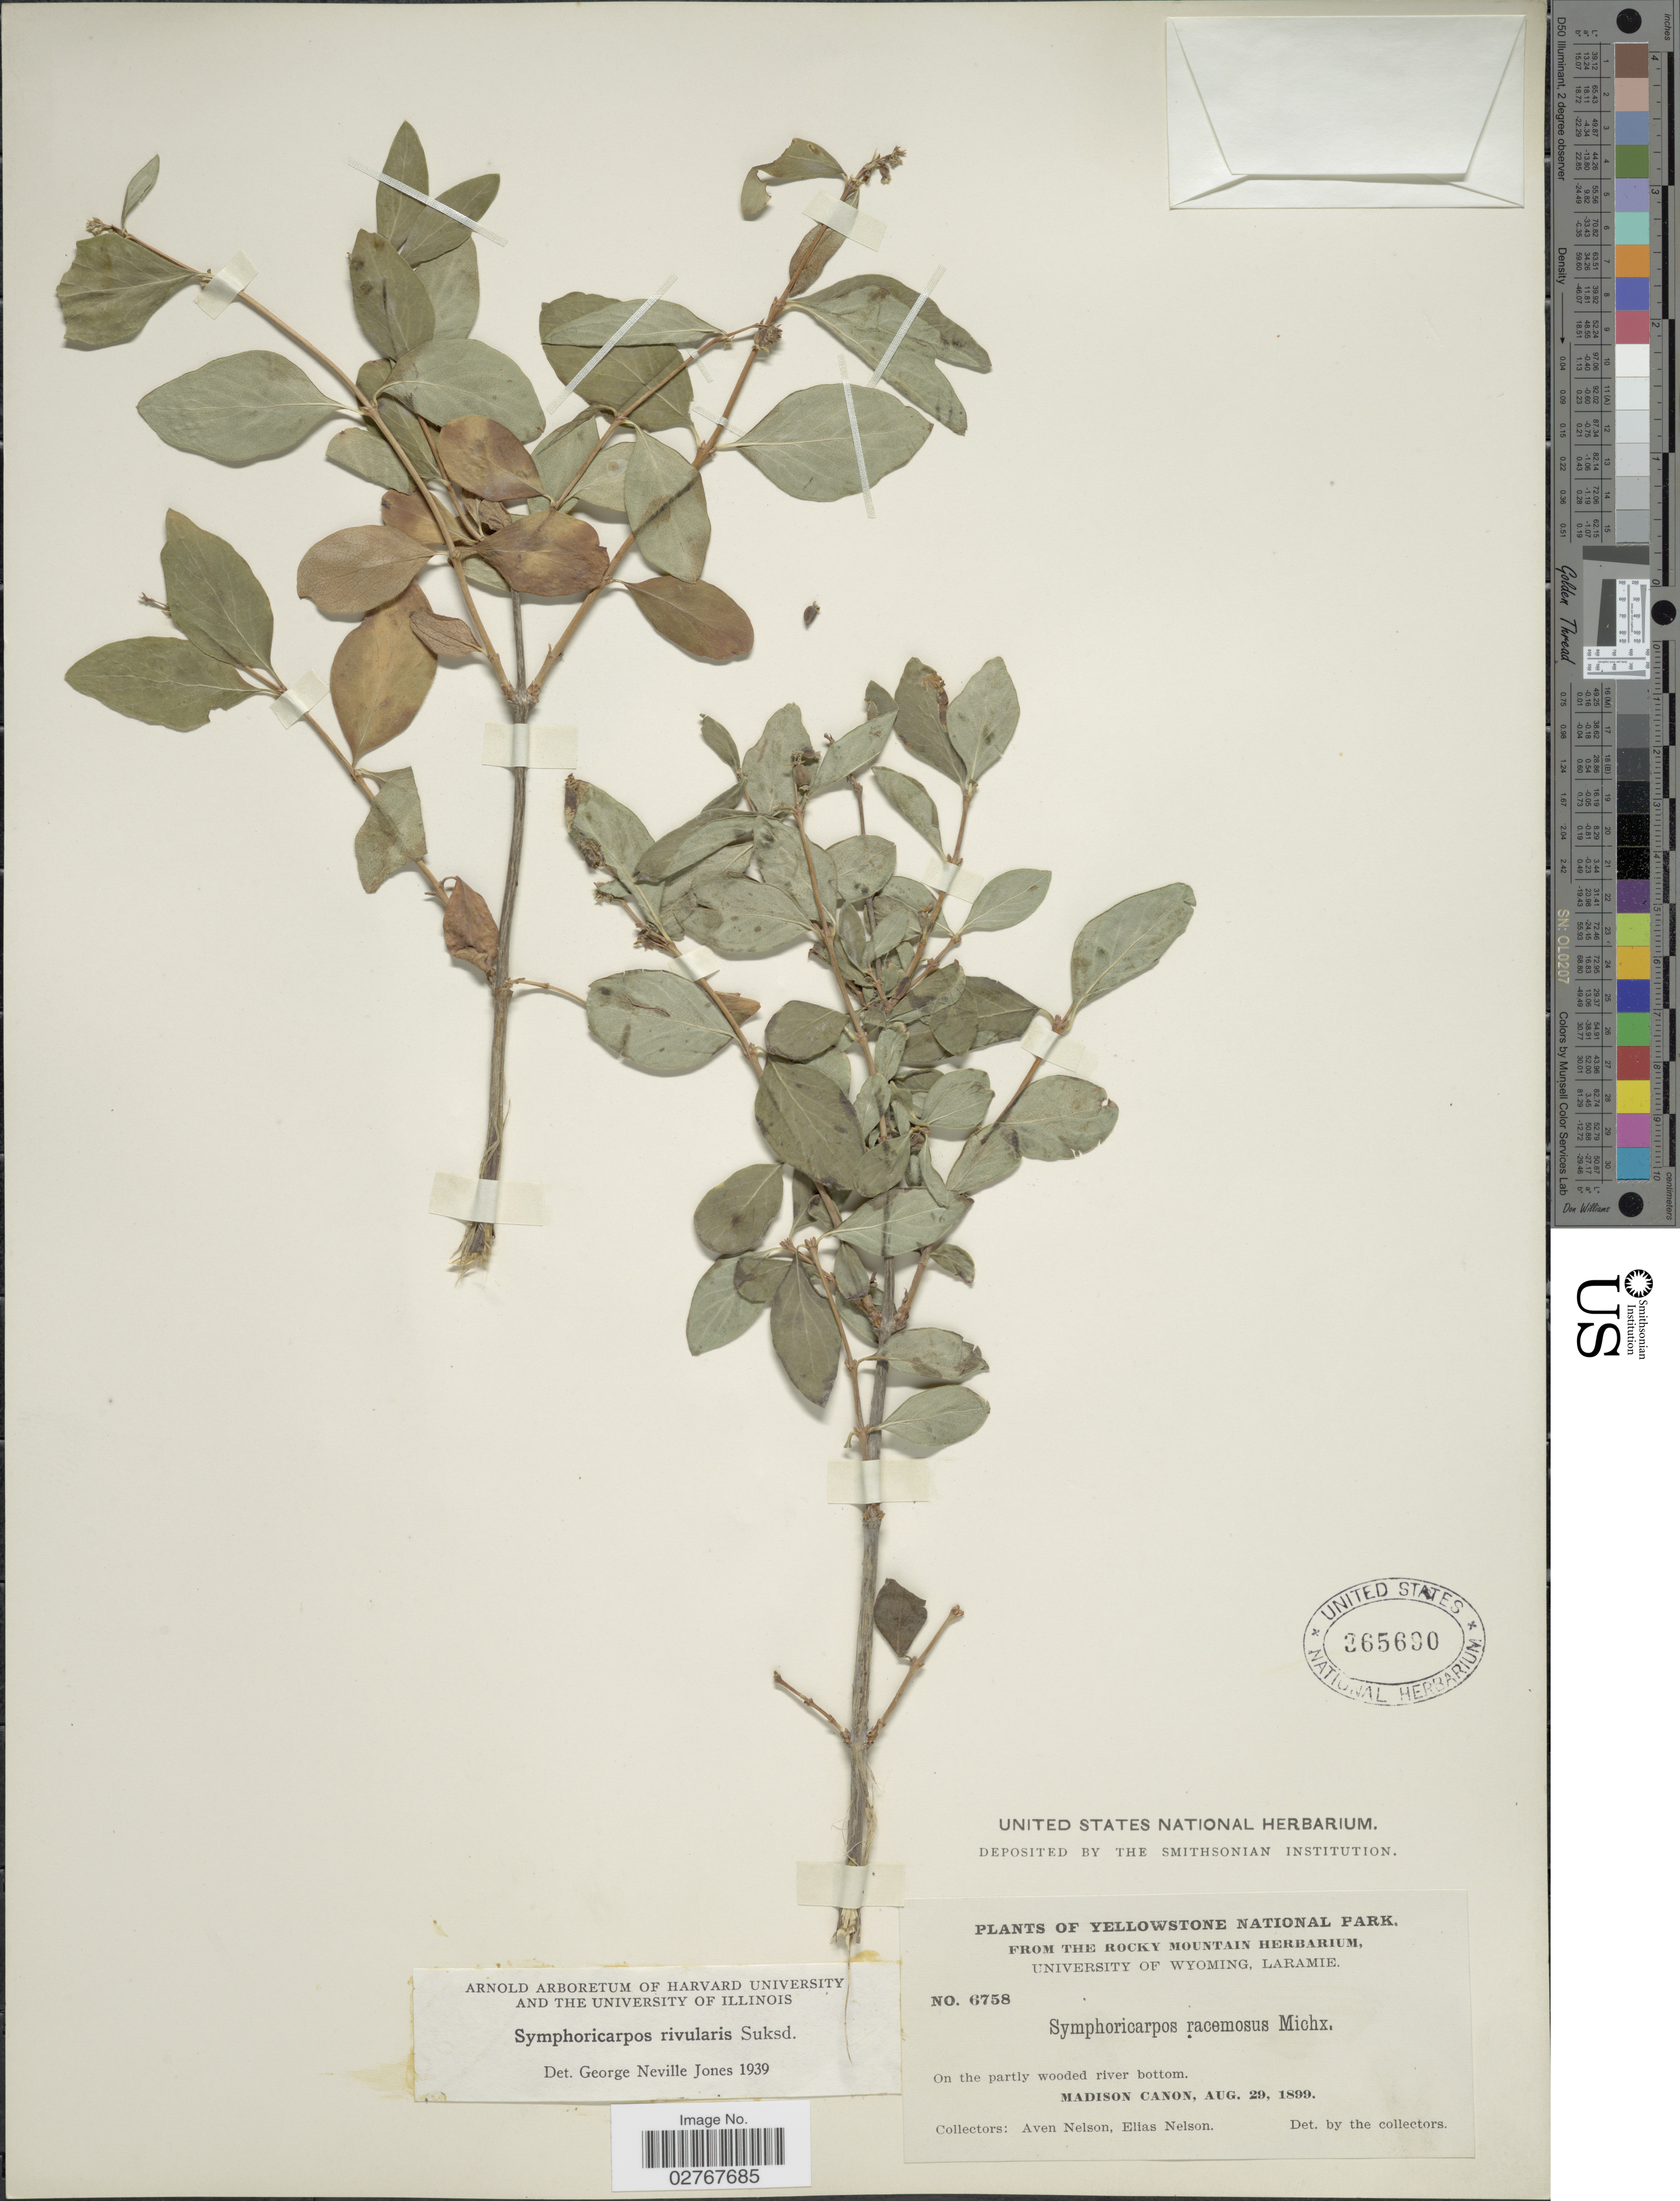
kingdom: Plantae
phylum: Tracheophyta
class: Magnoliopsida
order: Dipsacales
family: Caprifoliaceae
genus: Symphoricarpos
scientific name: Symphoricarpos rivularis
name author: Suksd.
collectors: A. Nelson & E. Nelson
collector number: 6758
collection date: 1899-08-29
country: United States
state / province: Wyoming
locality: Yellowstone National Park. Madison Canyon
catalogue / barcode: US 365690